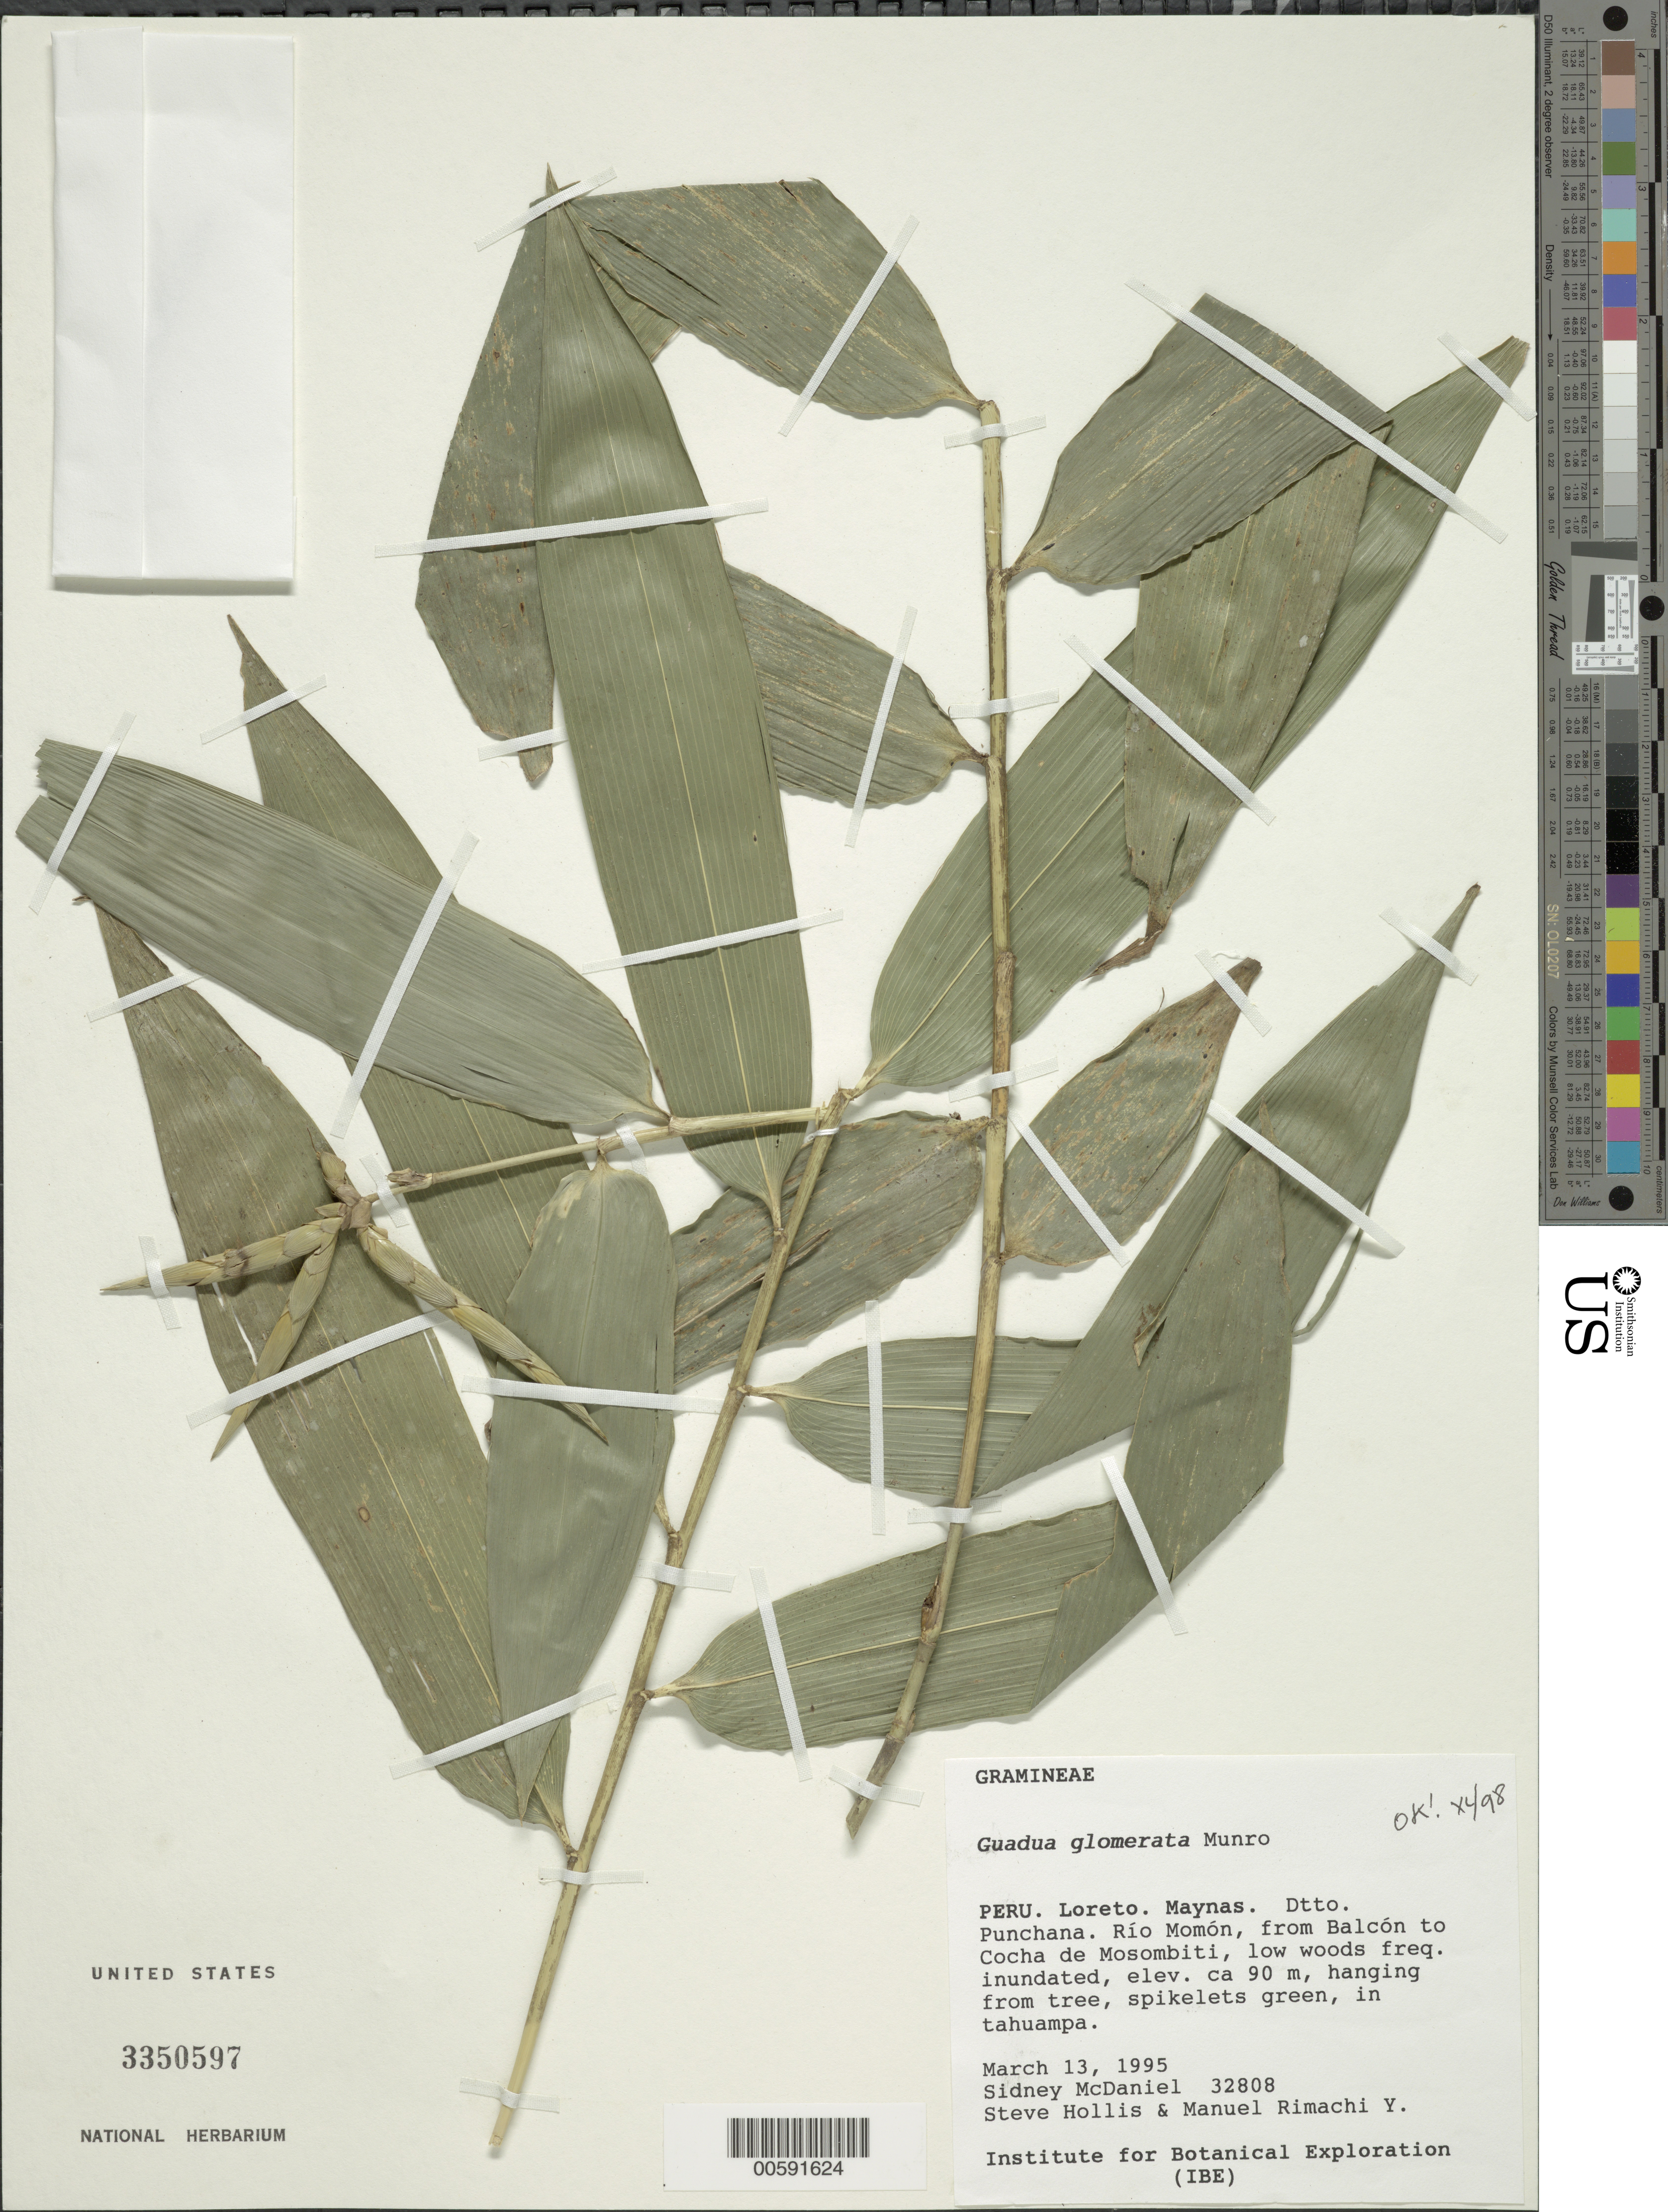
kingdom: Plantae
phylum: Tracheophyta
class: Liliopsida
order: Poales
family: Poaceae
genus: Guadua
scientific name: Guadua glomerata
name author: Munro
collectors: S. McDaniel, S. Hollis & M. Rimachi Y.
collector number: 32808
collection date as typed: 13 Mar 1995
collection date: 1995-03-13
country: Peru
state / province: Loreto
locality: Maynas, punchana, rio momon, from balcon to cocha de mosombiti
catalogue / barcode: US 3350597